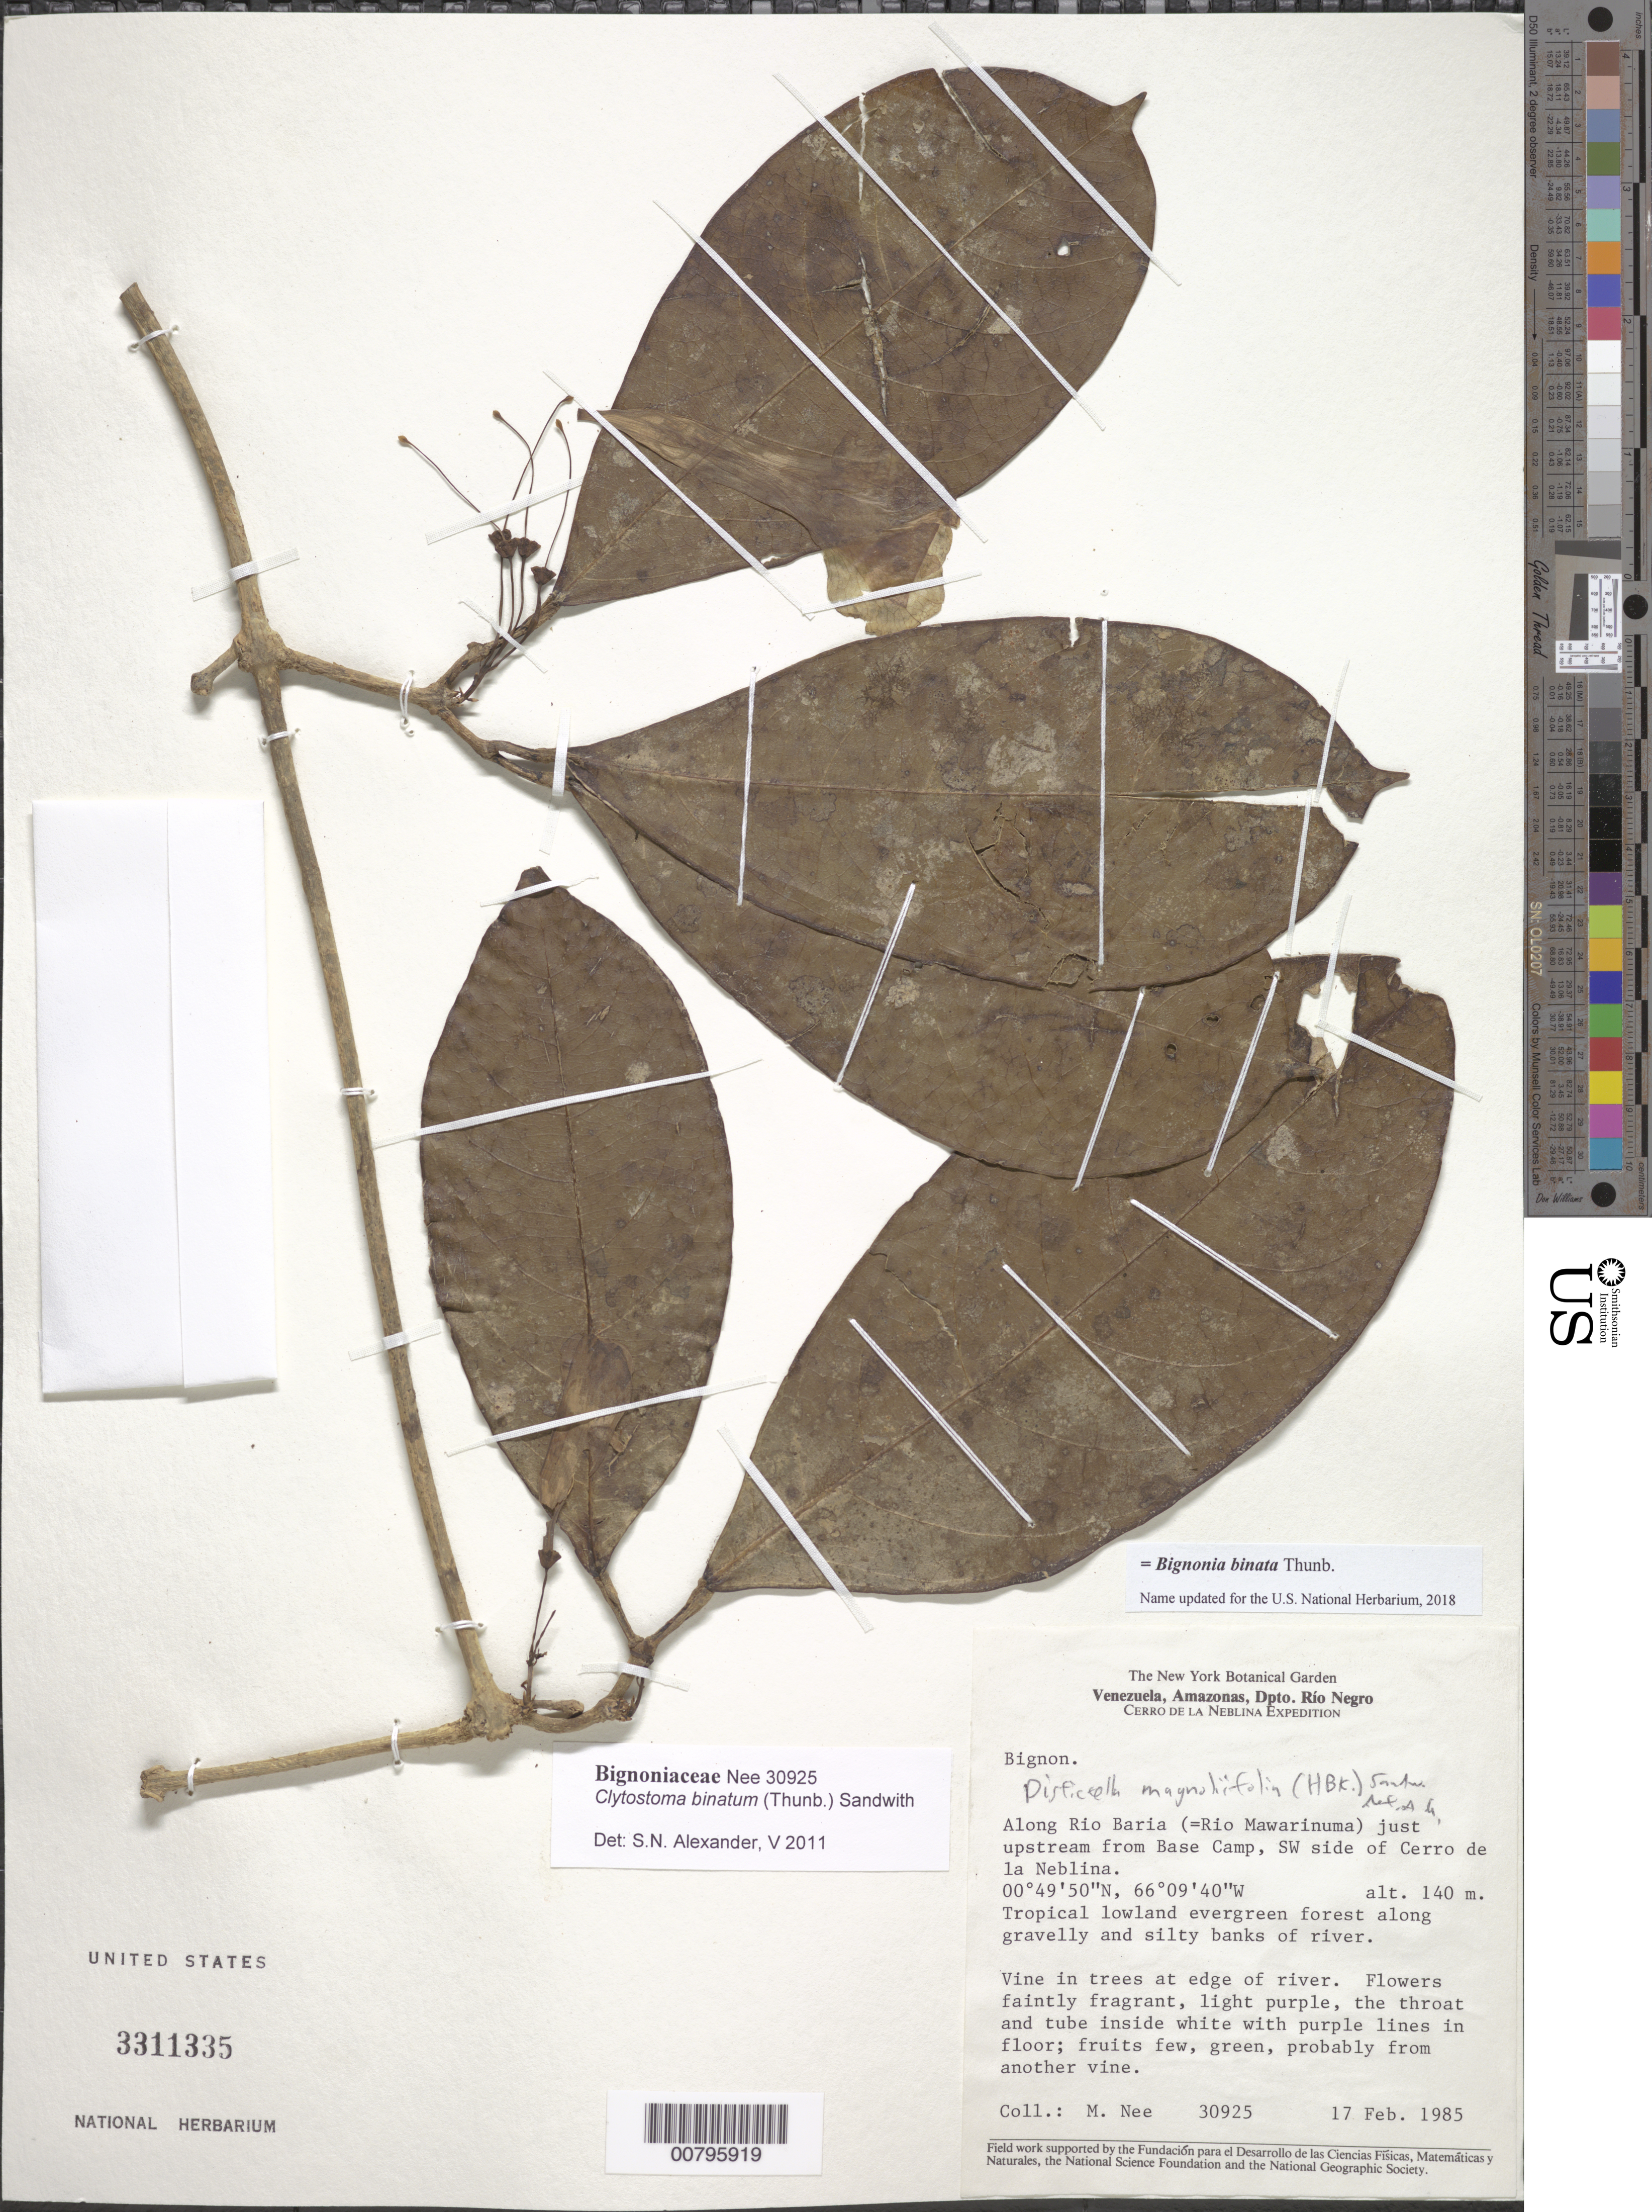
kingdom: Plantae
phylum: Tracheophyta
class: Magnoliopsida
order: Lamiales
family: Bignoniaceae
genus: Bignonia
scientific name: Bignonia binata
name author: Thunb.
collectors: M. Nee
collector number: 30925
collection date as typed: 17-Feb-85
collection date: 1985-02-17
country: Venezuela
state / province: Amazonas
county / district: Río Negro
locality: Río Baria (Río Mawarinuma) just upstream from Base Camp, SW side of Cerro de la Neblina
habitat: Tropical lowland evergreen forest along silty banks of river; at edge of river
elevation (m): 140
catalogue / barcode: US 3311335